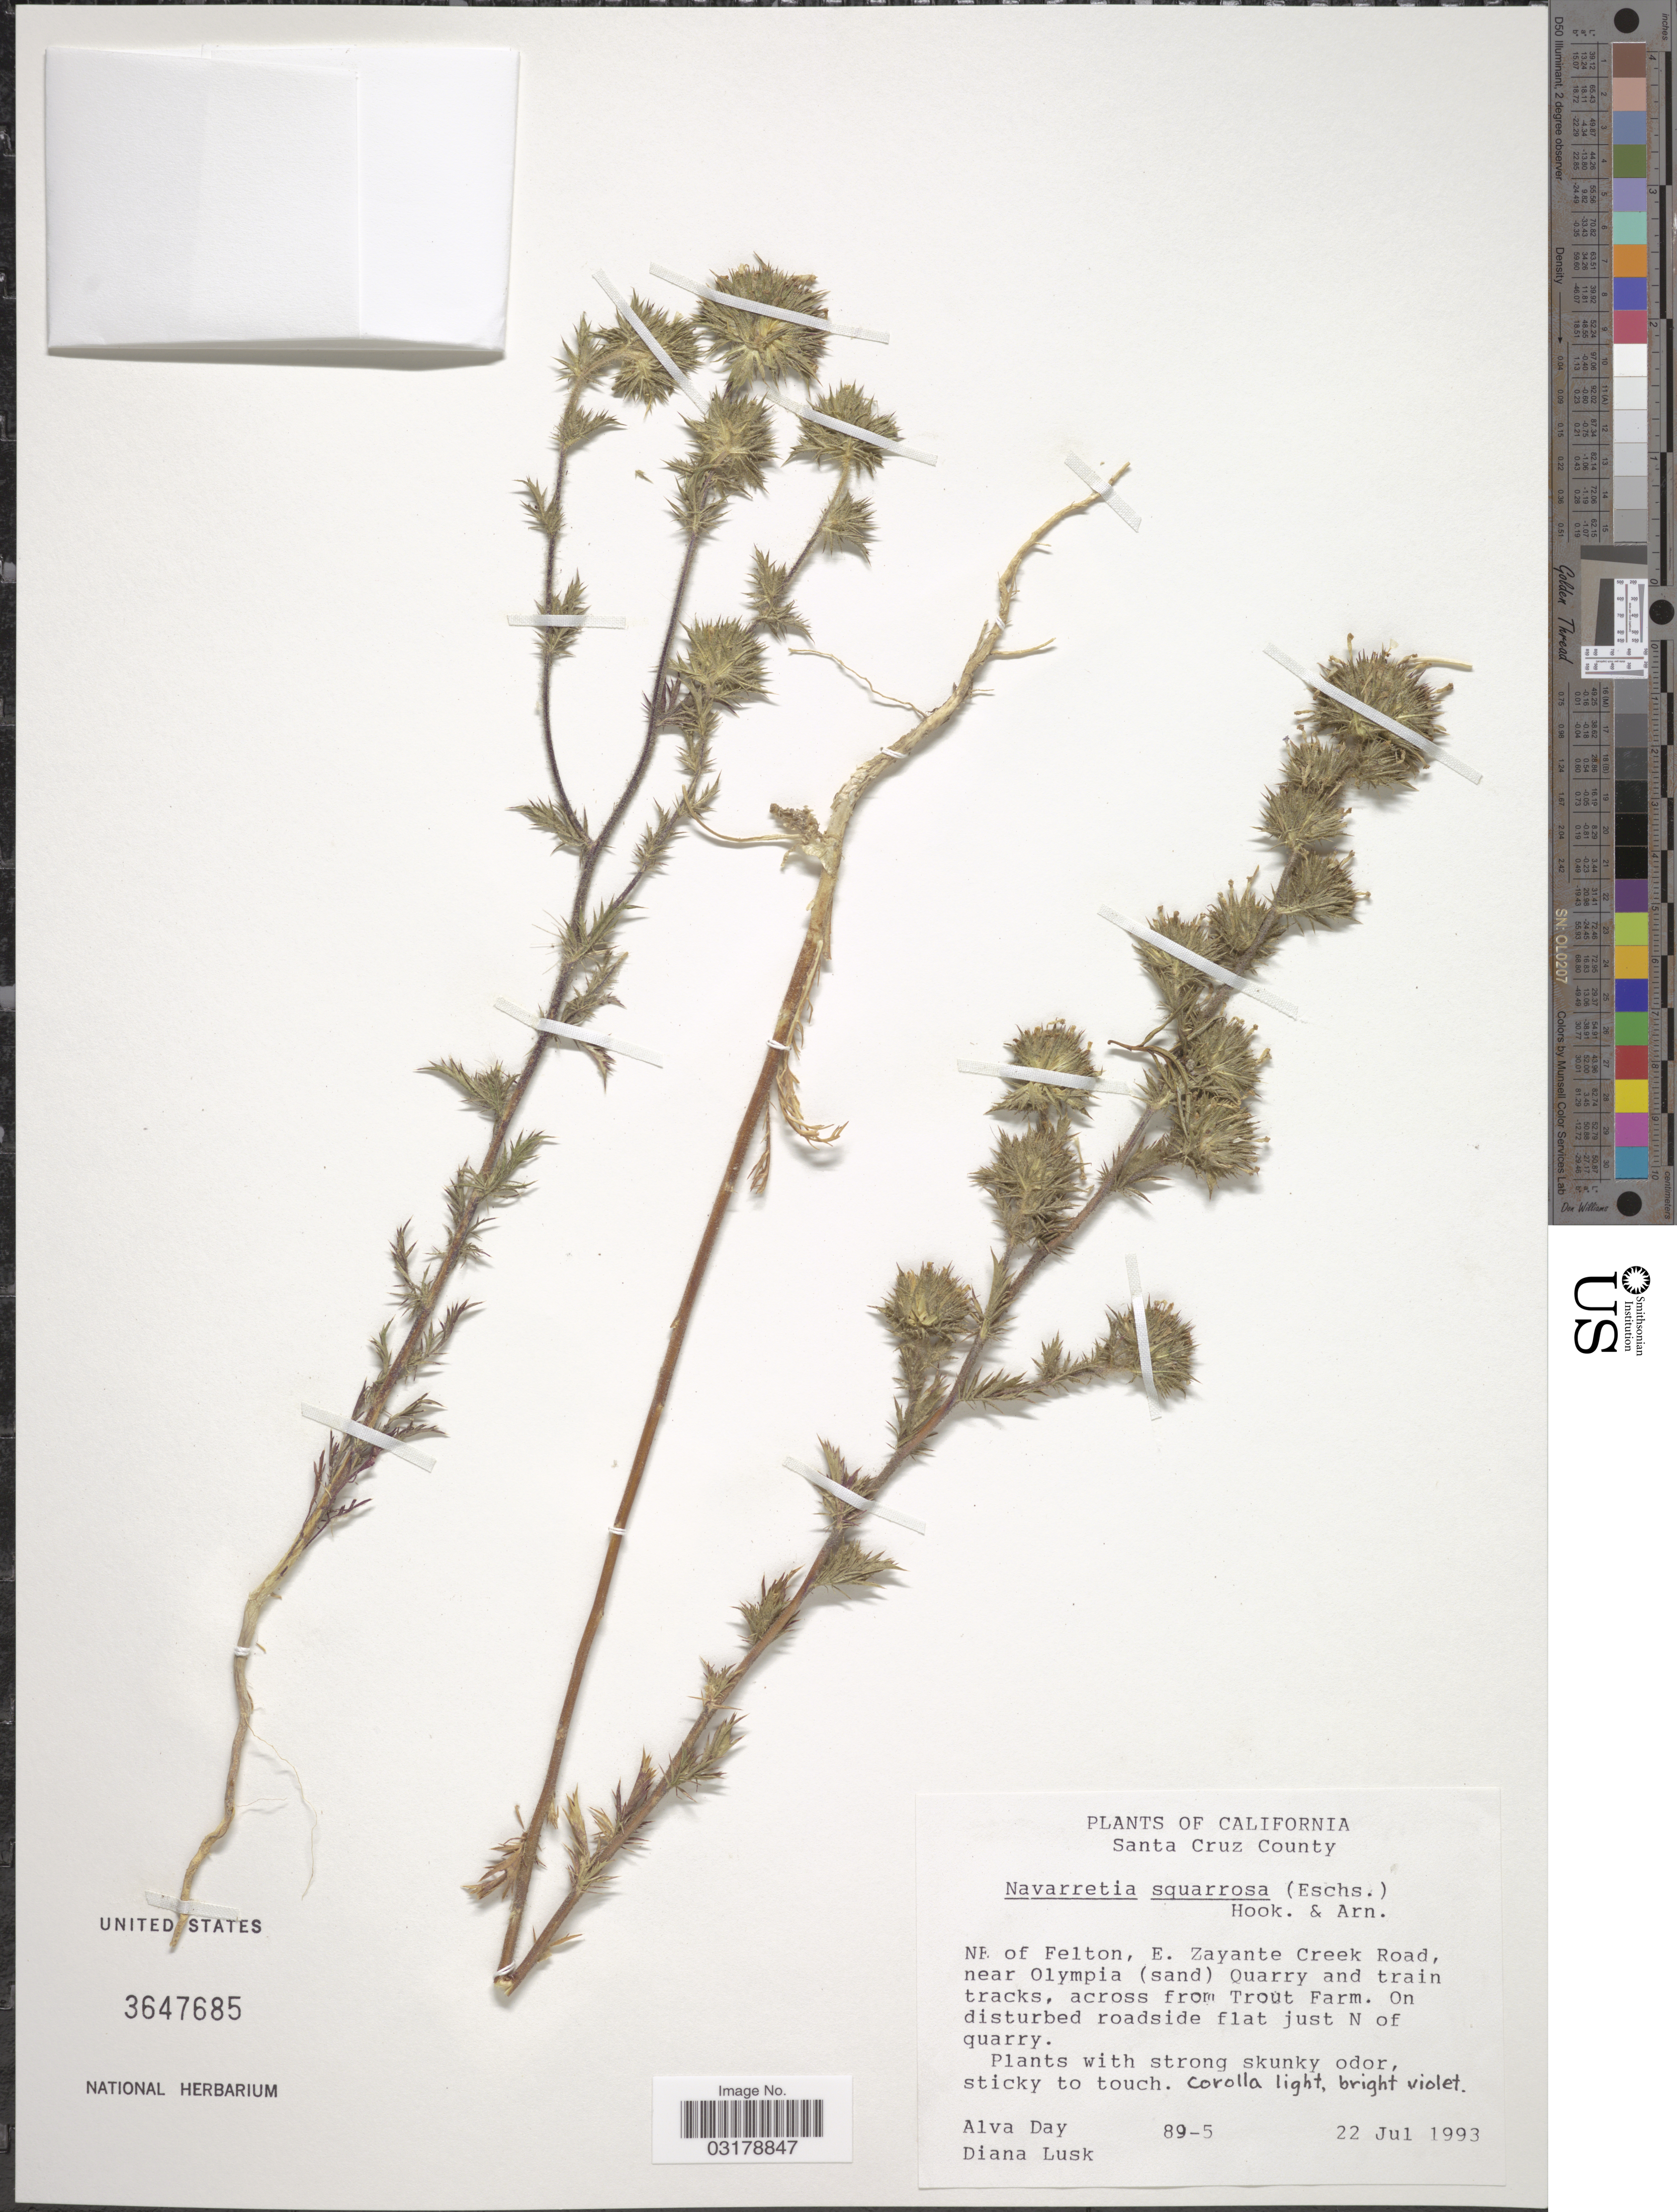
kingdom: Plantae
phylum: Tracheophyta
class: Magnoliopsida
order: Ericales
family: Polemoniaceae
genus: Navarretia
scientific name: Navarretia squarrosa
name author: (Eschsch.) Hook. & Arn.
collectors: A. G. Day & D. Lusk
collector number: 89-5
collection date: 1993-07-22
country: United States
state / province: California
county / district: Santa Cruz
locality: Santa Cruz County. NE of Felton, E. Zayante Creek Road, near Olympia (sand) Quarry and train tracks, across from Trout Farm. On disturbed roadside flat just N of quarry.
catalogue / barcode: US 3647685